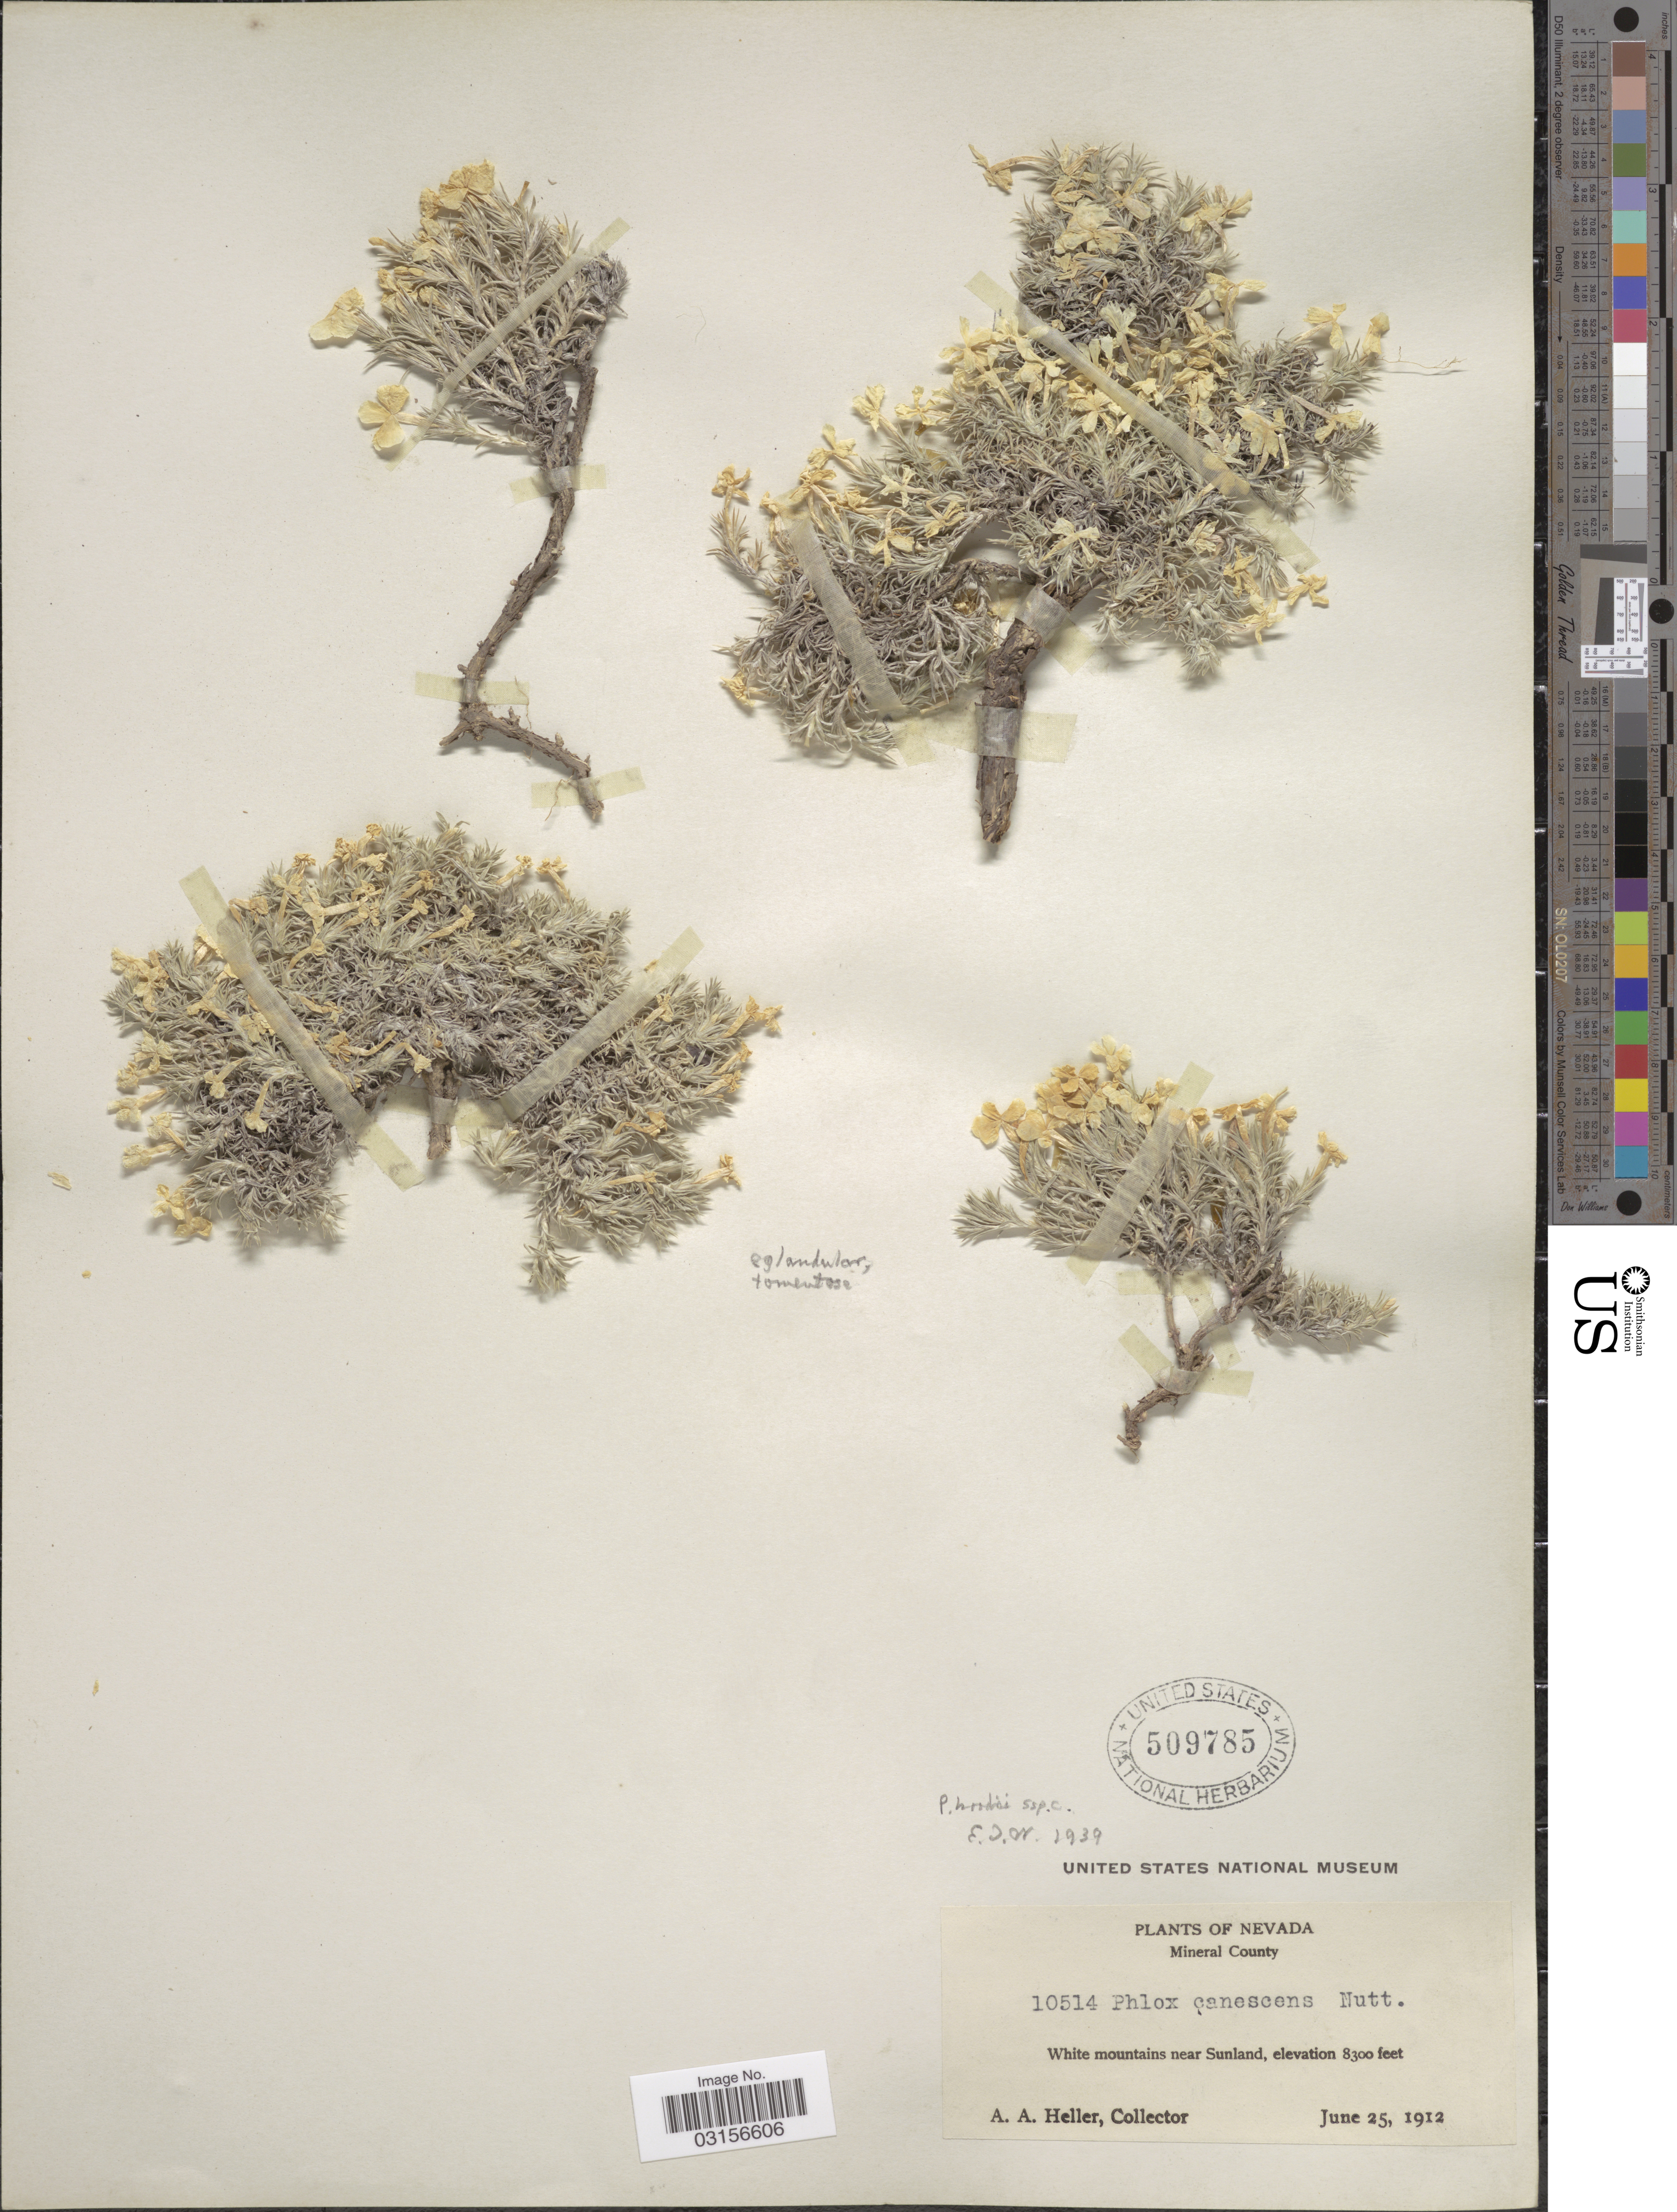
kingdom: Plantae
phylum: Tracheophyta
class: Magnoliopsida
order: Ericales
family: Polemoniaceae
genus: Phlox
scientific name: Phlox canescens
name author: Torr. & A. Gray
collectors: A. A. Heller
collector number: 10514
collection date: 1912-06-25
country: United States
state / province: Nevada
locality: Mineral County. White mountains near Sunland.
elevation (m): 2530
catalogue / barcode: US 509785